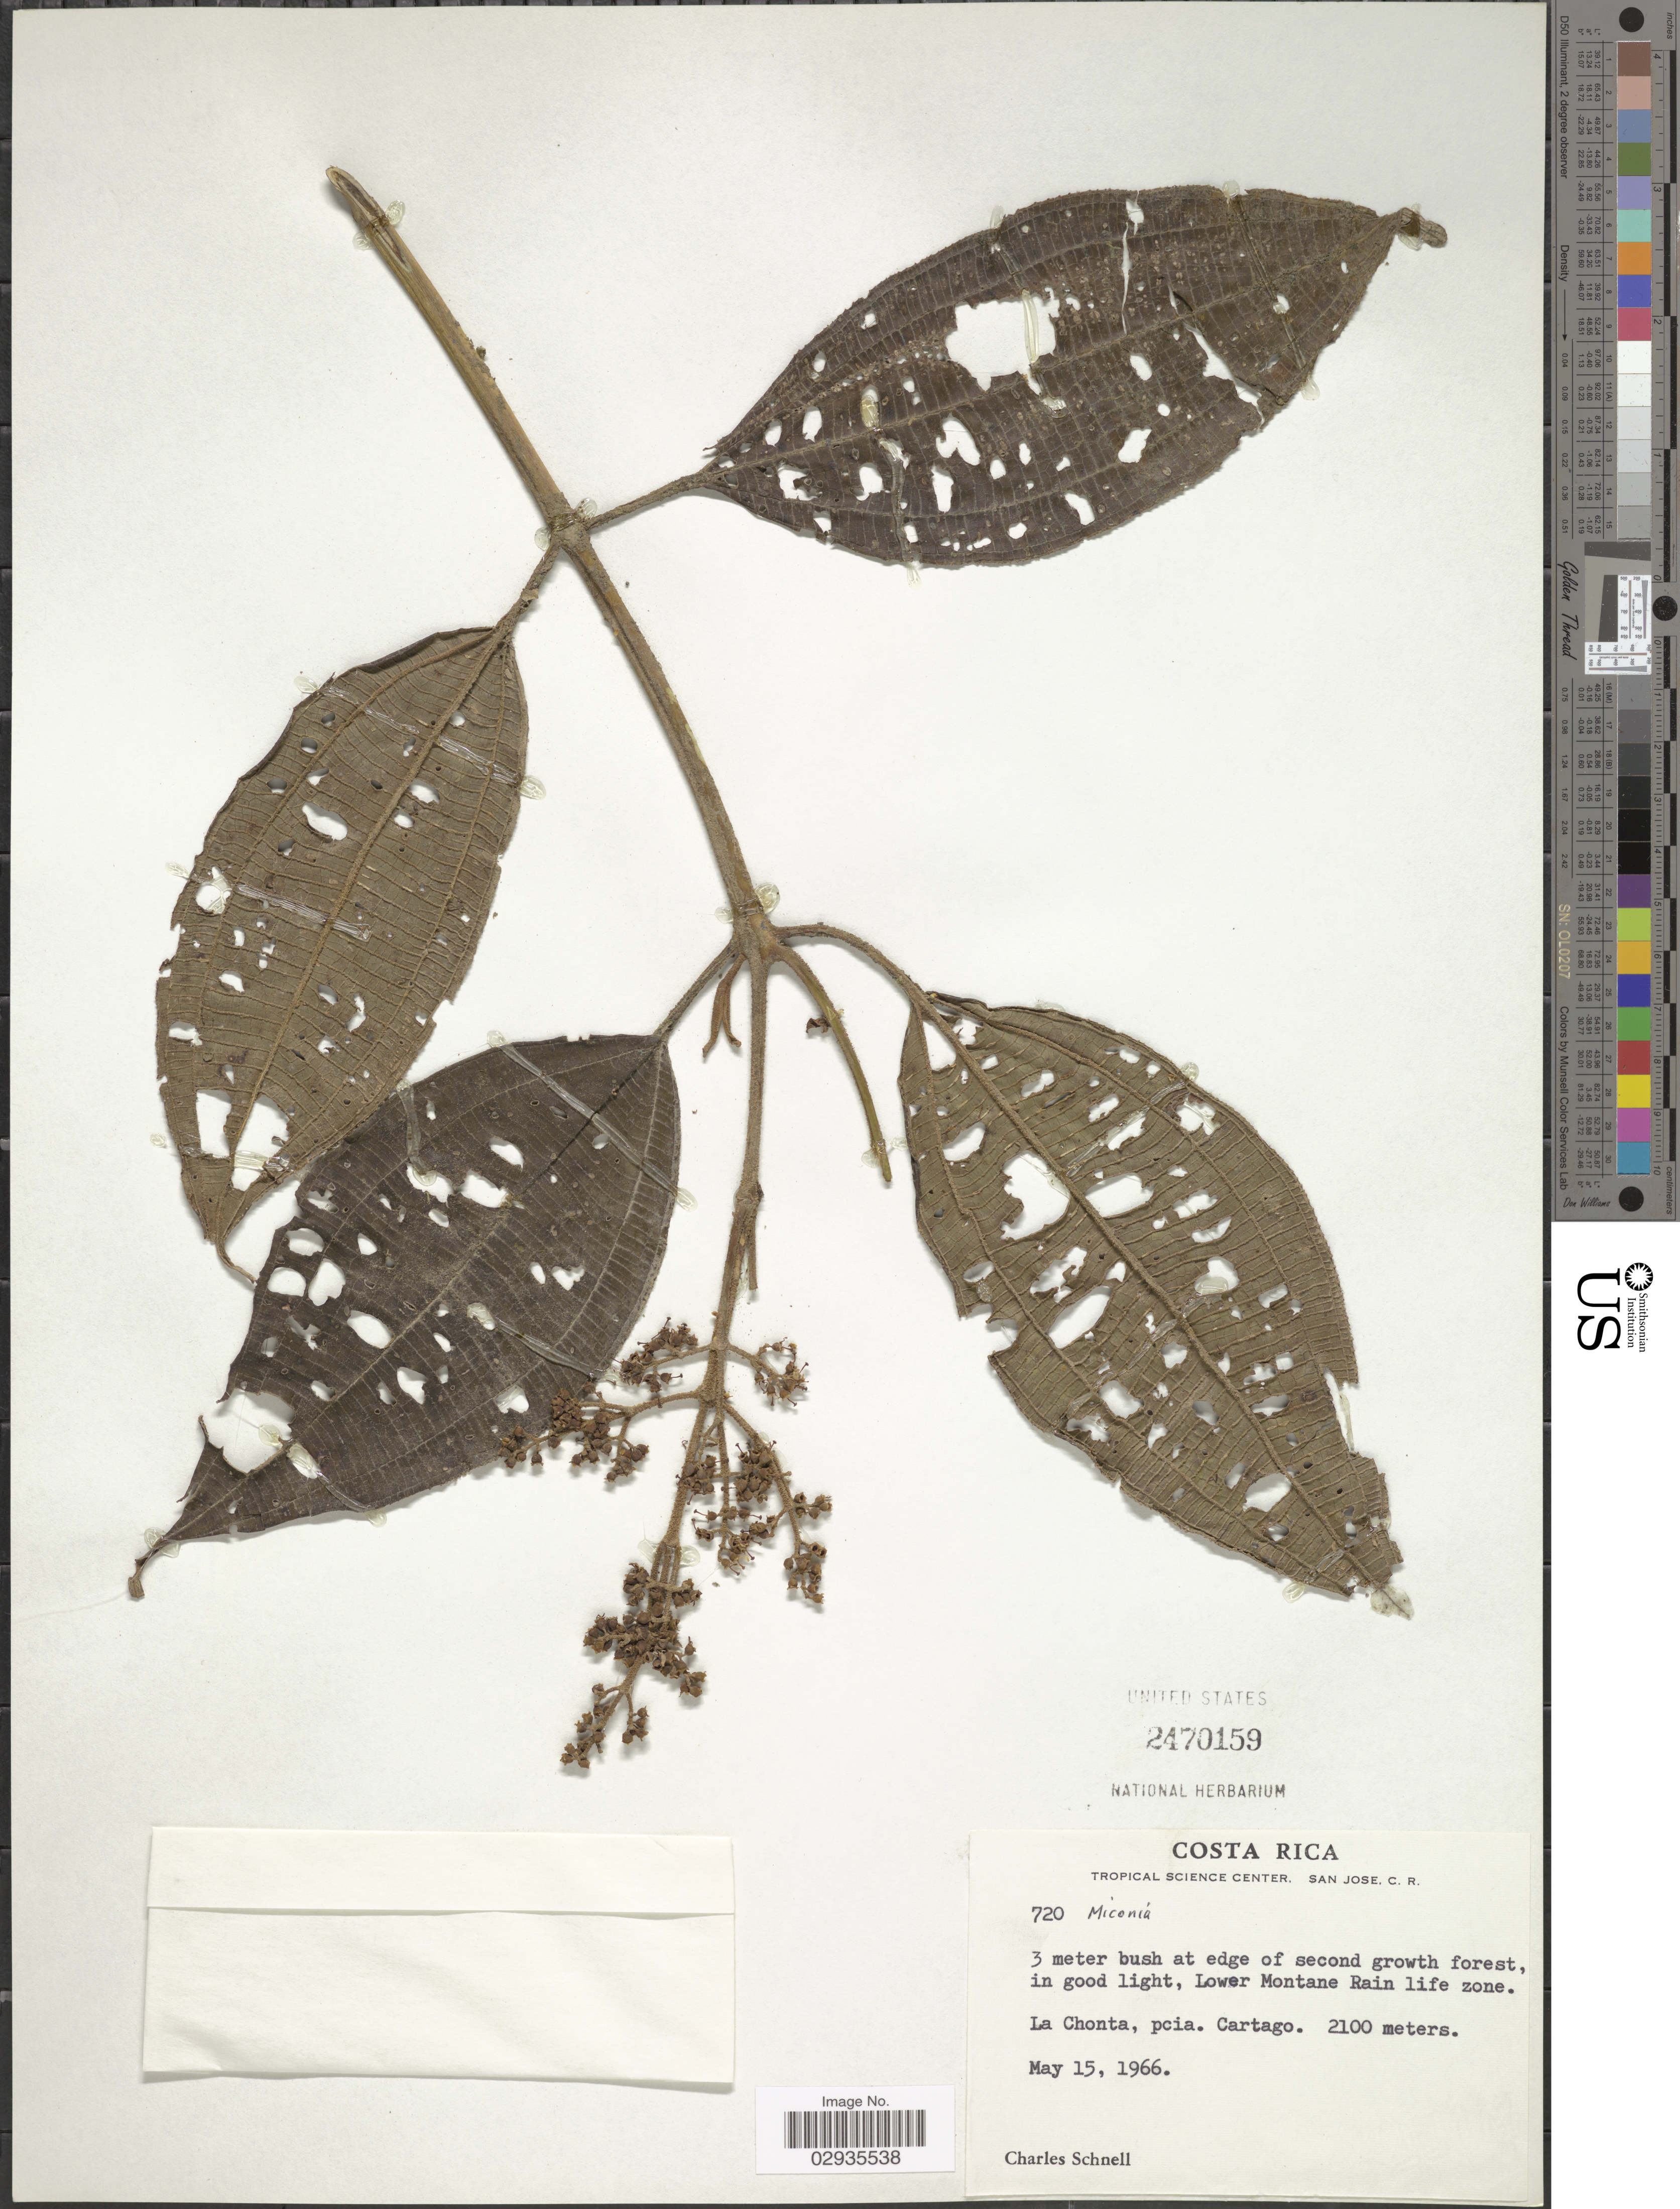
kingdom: Plantae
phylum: Tracheophyta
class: Magnoliopsida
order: Myrtales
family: Melastomataceae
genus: Miconia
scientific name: Miconia sp.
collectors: C. Schnell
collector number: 720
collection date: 1966-05-15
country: Costa Rica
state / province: Cartago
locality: Lower Montane Rain life zone, La Chonta, pcia. Cartago.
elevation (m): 2100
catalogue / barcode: US 2470159